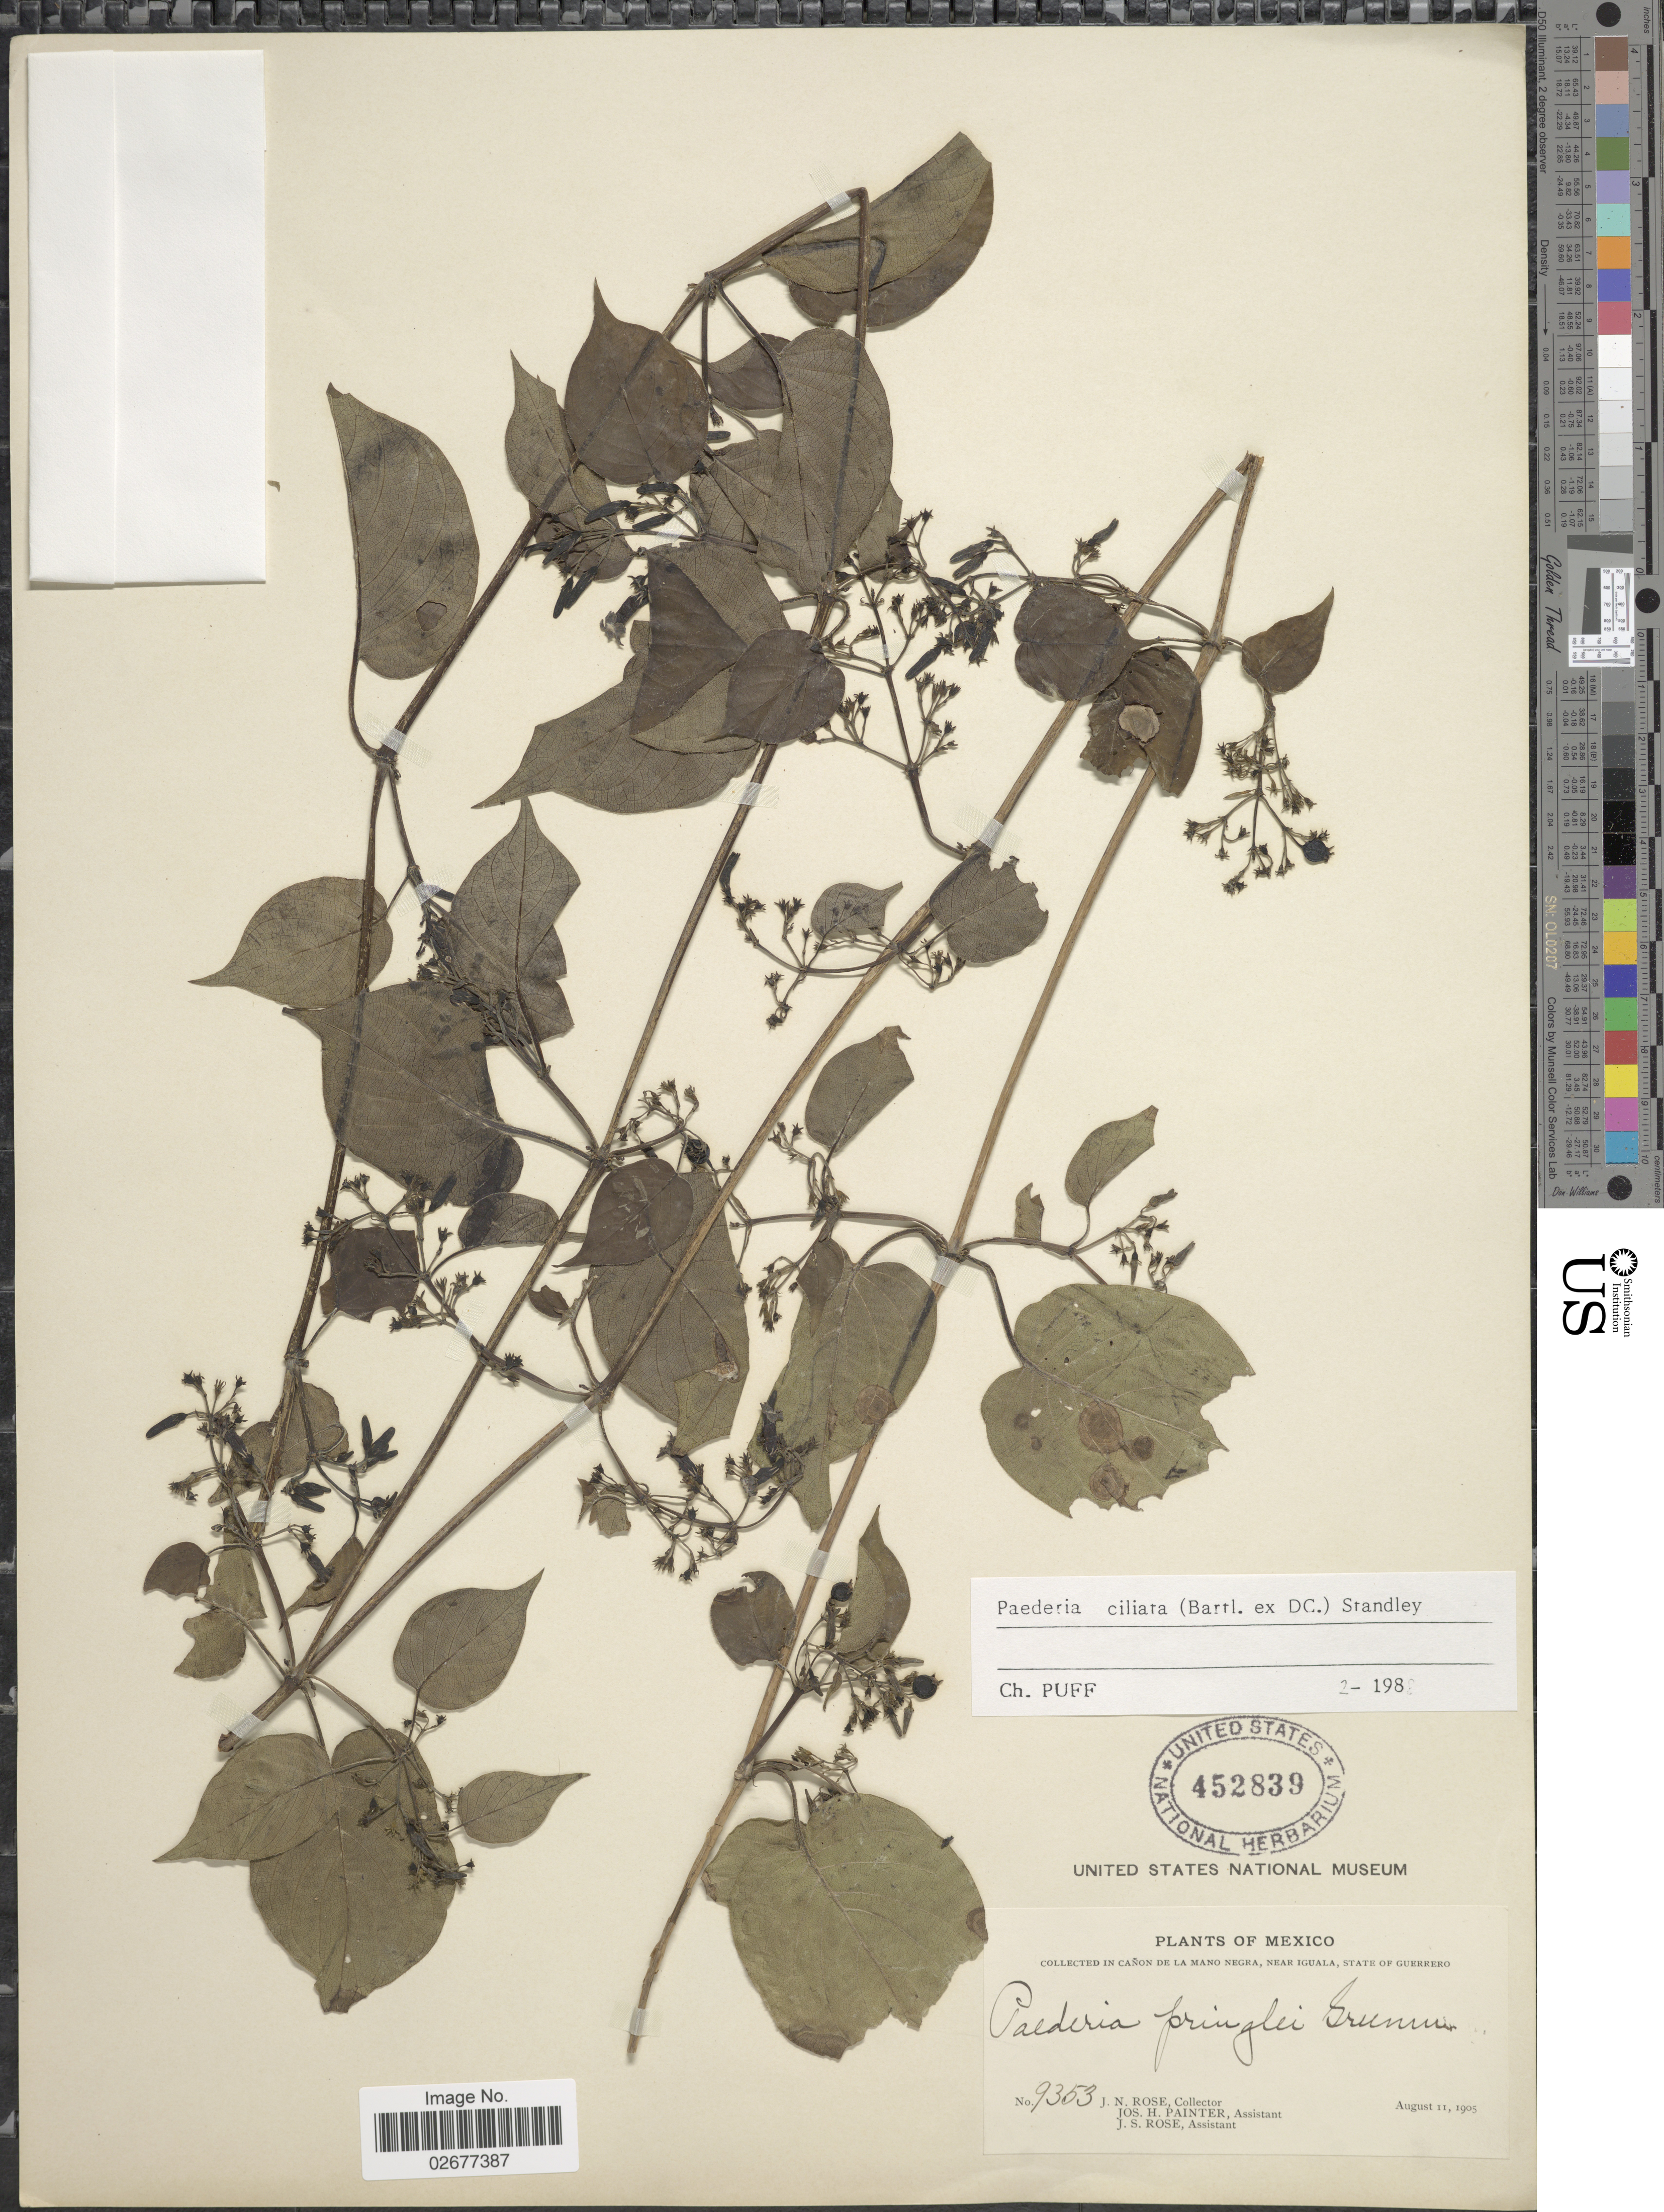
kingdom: Plantae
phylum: Tracheophyta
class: Magnoliopsida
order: Gentianales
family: Rubiaceae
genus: Paederia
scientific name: Paederia ciliata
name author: (Bartl. ex DC.) Standl.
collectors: J. N. Rose, J. H. Painter & J. S. Rose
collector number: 9353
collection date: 1905-08-11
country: Mexico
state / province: Guerrero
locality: In Canon de la Mano Negra, Near Iguala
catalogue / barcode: US 452839